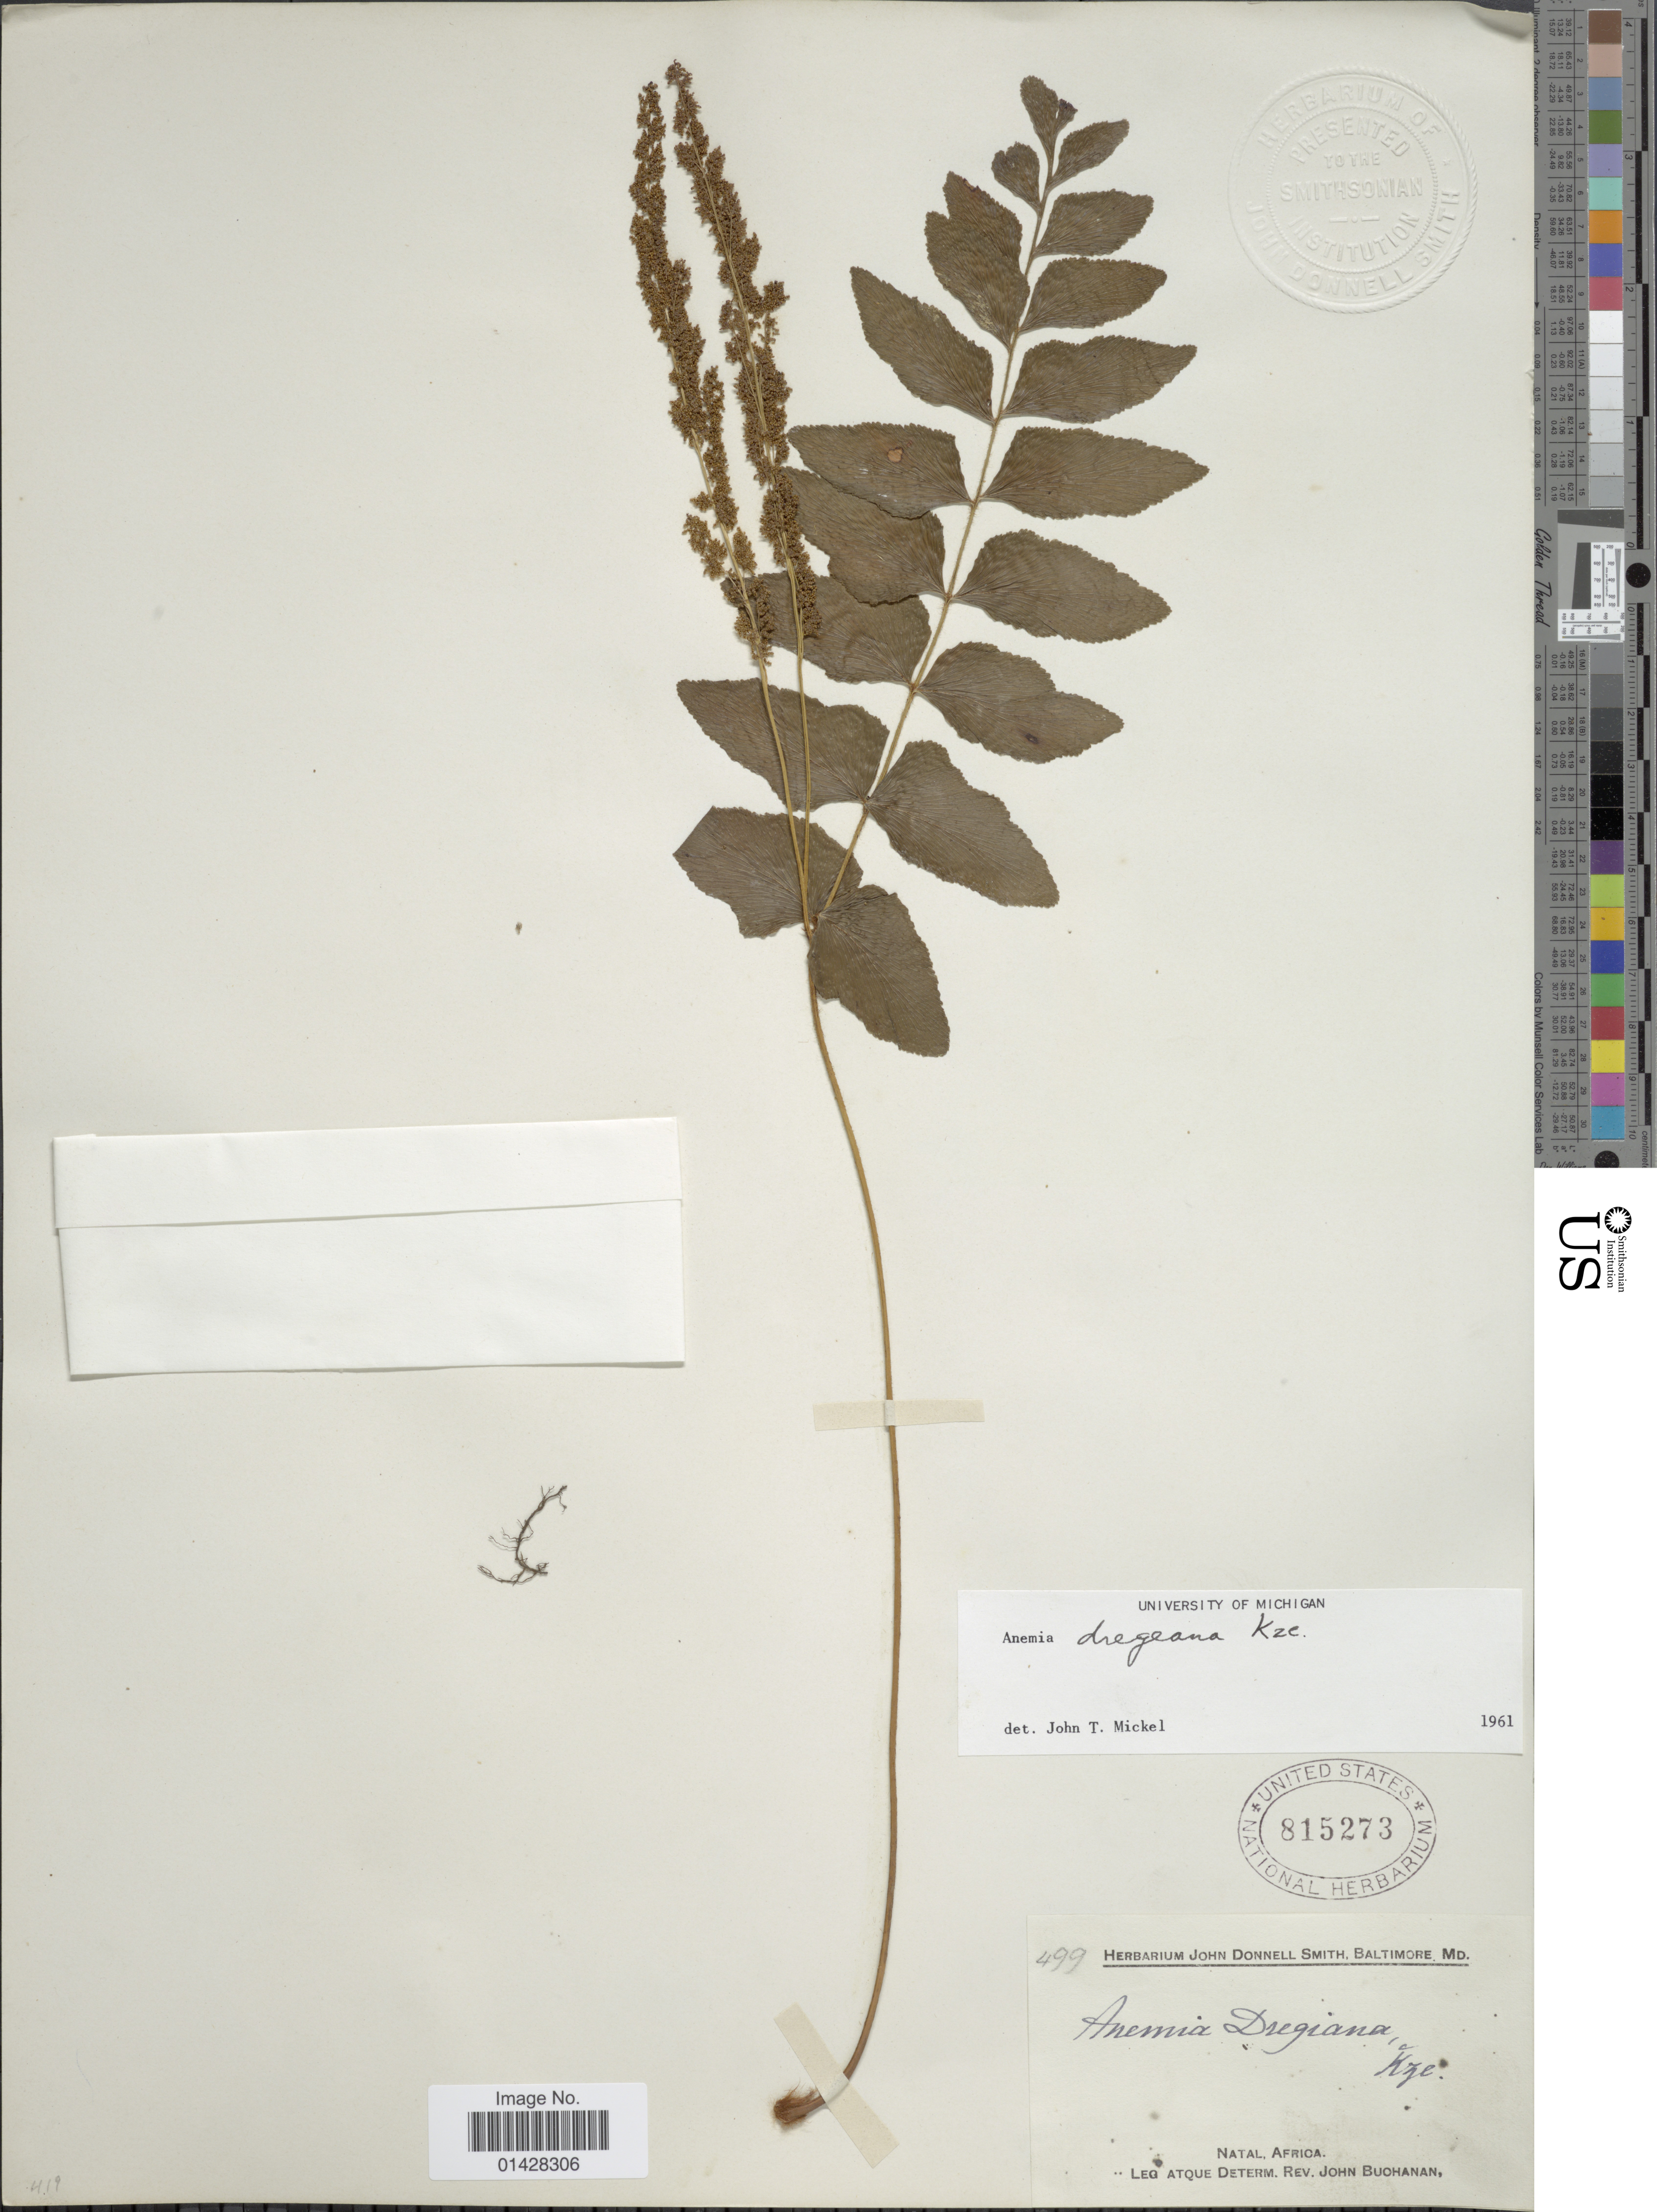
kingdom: Plantae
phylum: Tracheophyta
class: Polypodiopsida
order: Schizaeales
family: Anemiaceae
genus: Anemia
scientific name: Anemia dregeana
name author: Kunze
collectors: J. Buchanan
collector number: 499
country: South Africa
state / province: KwaZulu-Natal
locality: Natal, Africa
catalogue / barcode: US 815273